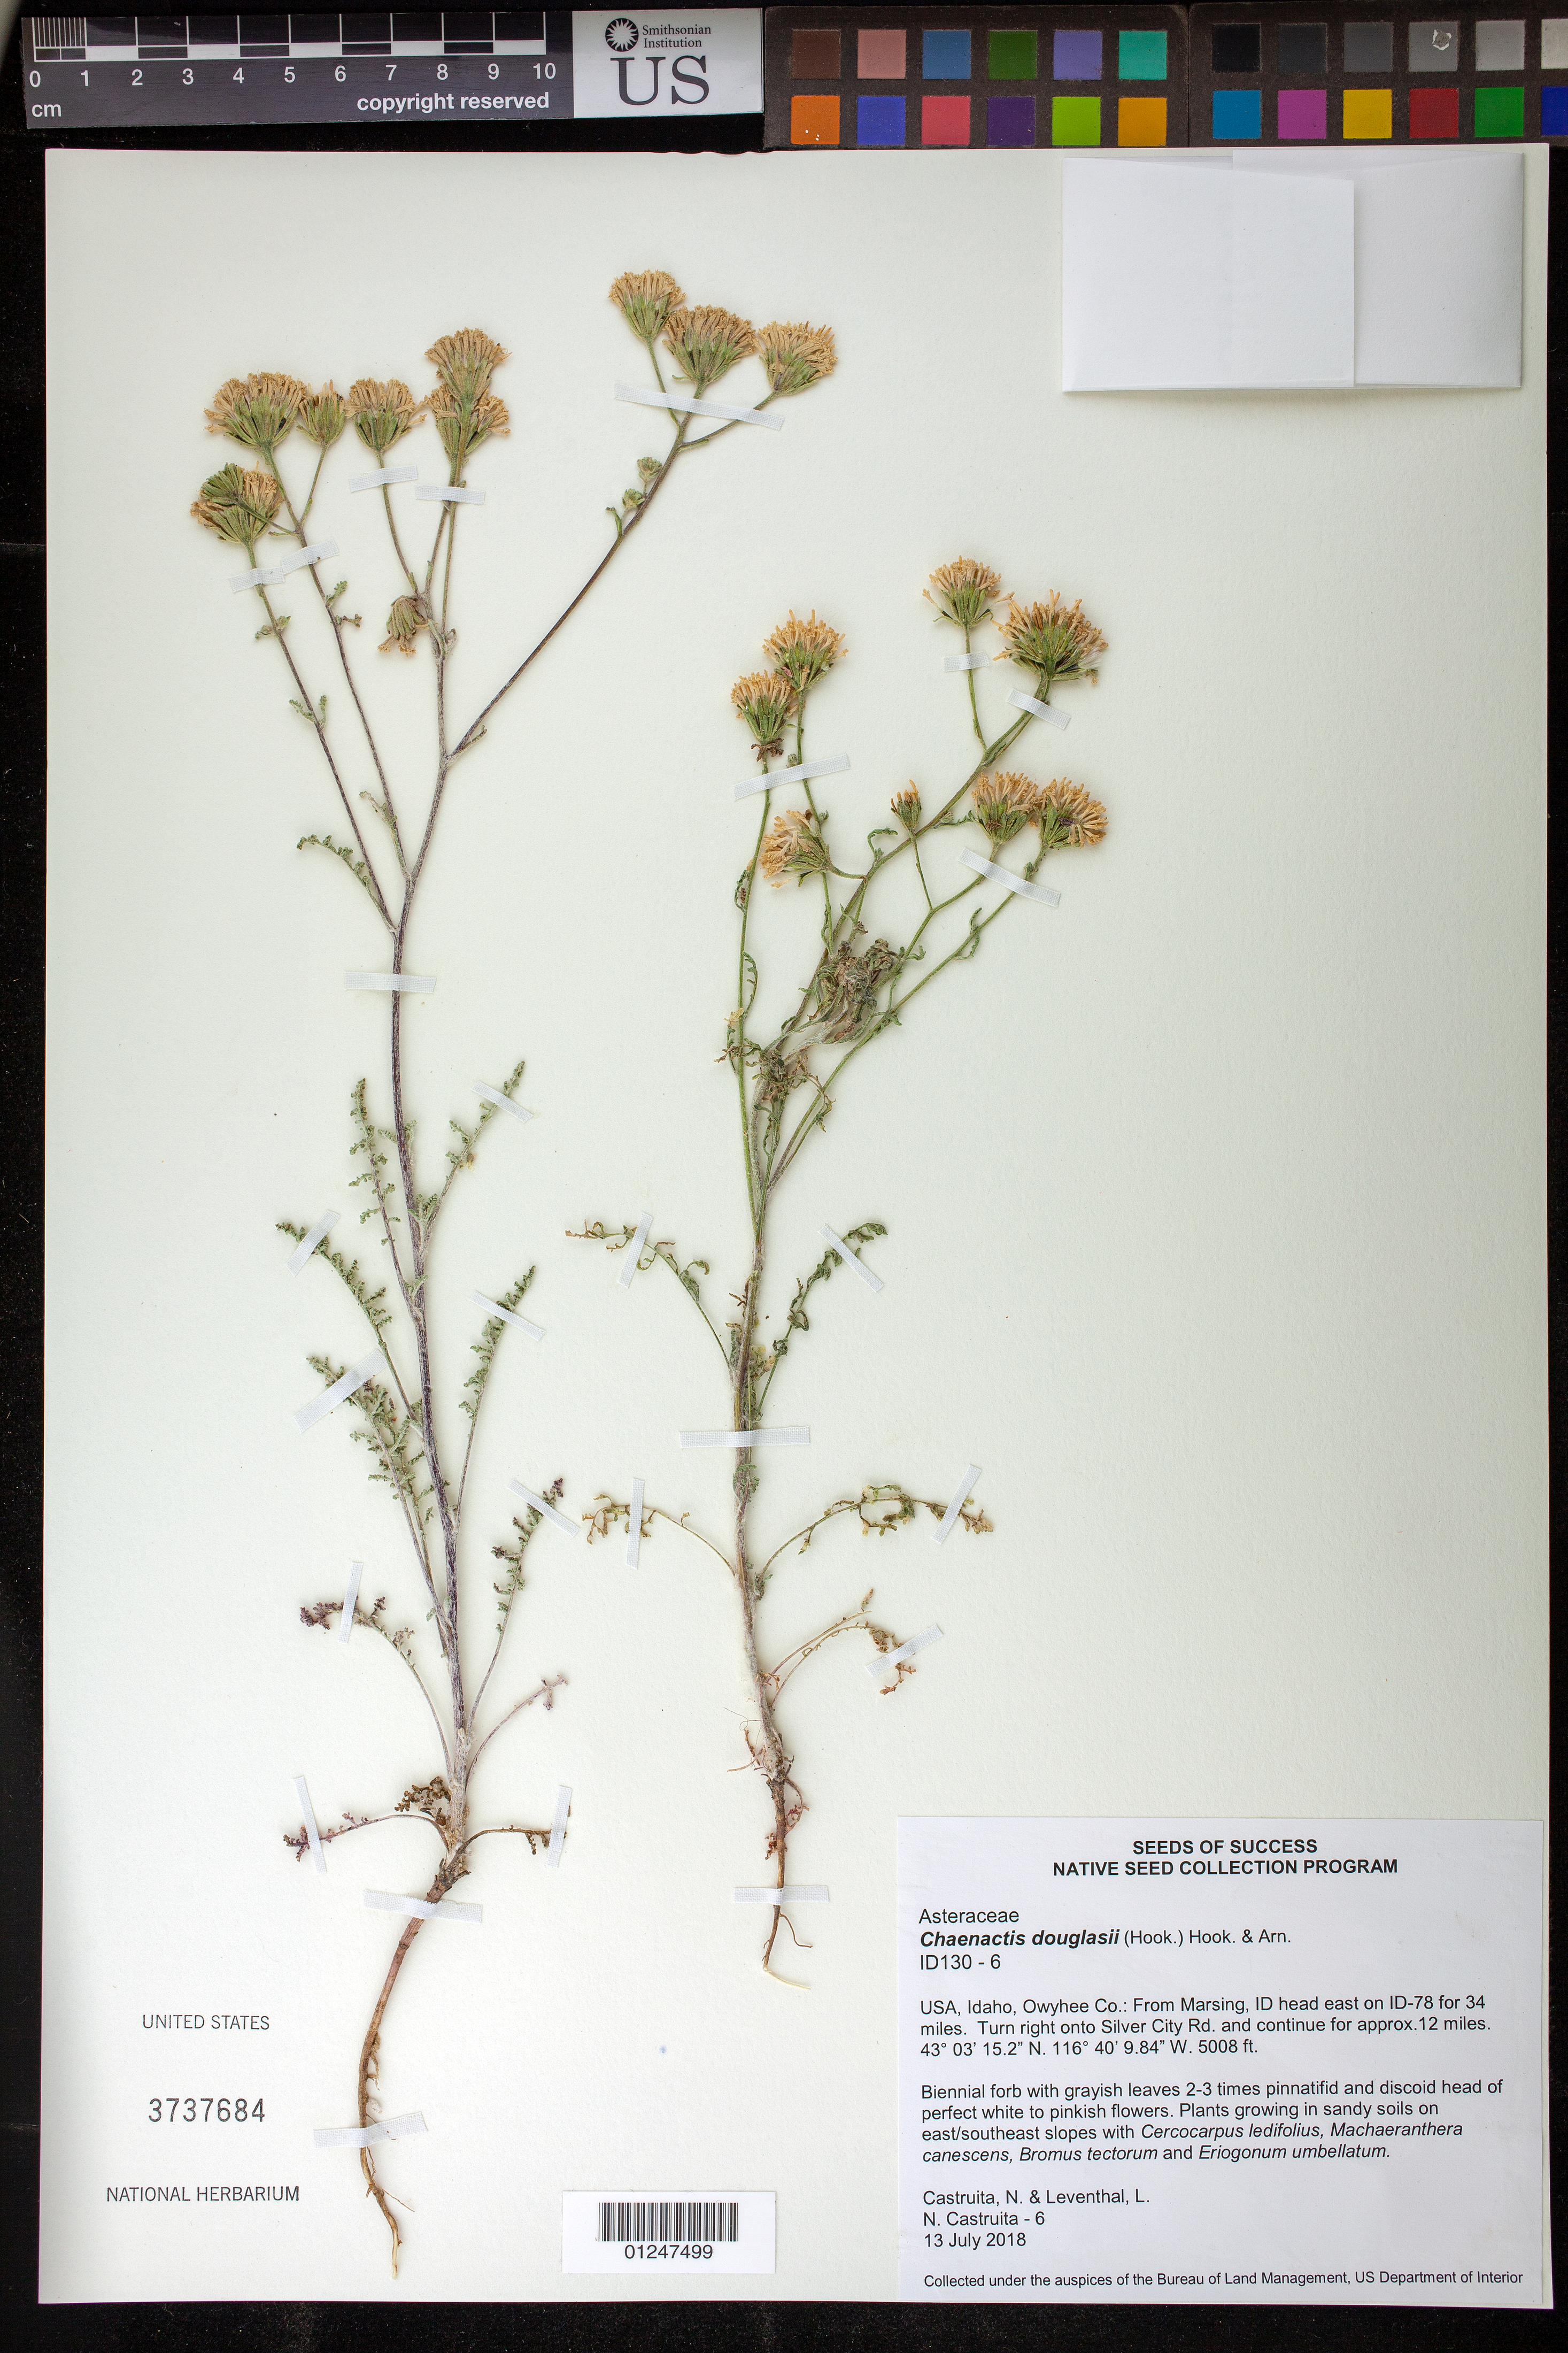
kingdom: Plantae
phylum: Tracheophyta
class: Magnoliopsida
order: Asterales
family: Asteraceae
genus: Chaenactis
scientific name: Chaenactis douglasii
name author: Hook. & Arn.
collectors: N. Castruita & L. Leventhal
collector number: ID130-6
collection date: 2018-07-13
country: United States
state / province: Idaho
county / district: Owyhee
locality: BLM area, Silver City Rd. for appr. 12 miles.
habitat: Loamy sandy soils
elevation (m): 1526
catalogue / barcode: US 3737684